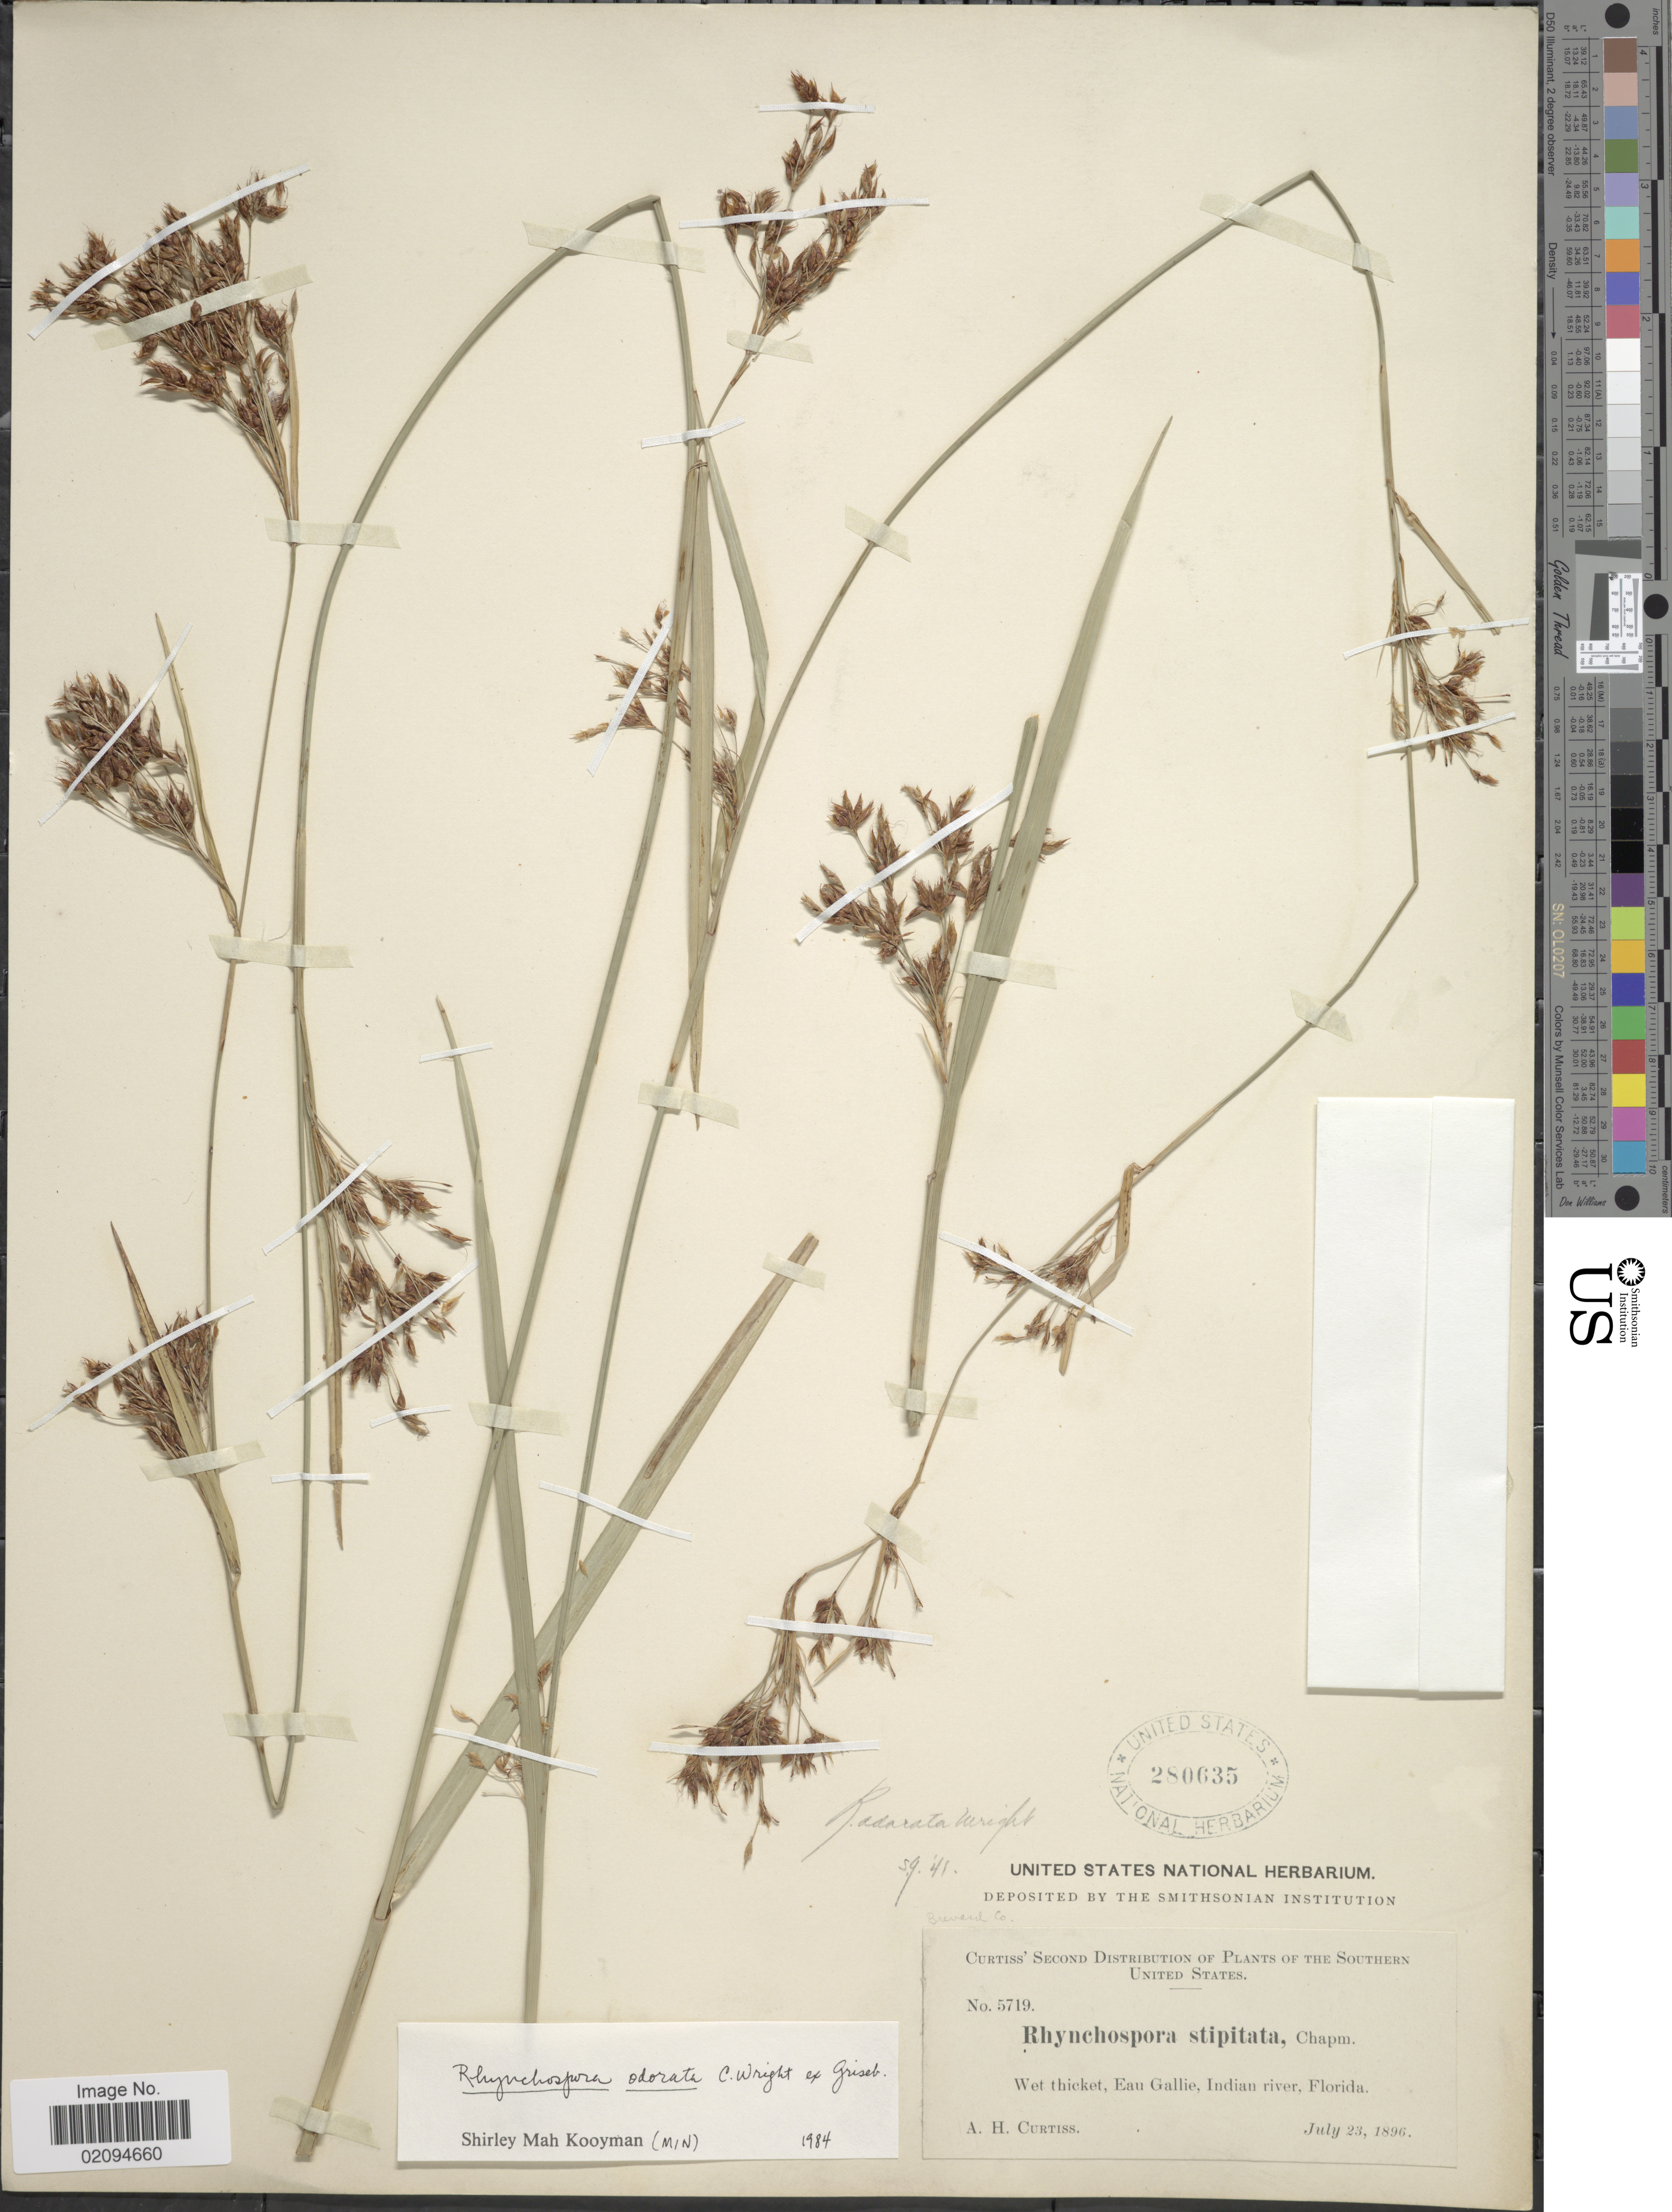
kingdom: Plantae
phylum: Tracheophyta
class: Liliopsida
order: Poales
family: Cyperaceae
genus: Rhynchospora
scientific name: Rhynchospora odorata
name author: C. Wright ex Griseb.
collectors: A. H. Curtiss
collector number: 5719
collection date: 1896-07-23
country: United States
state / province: Florida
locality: Ean Galliae, Indian River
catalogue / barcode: US 280635